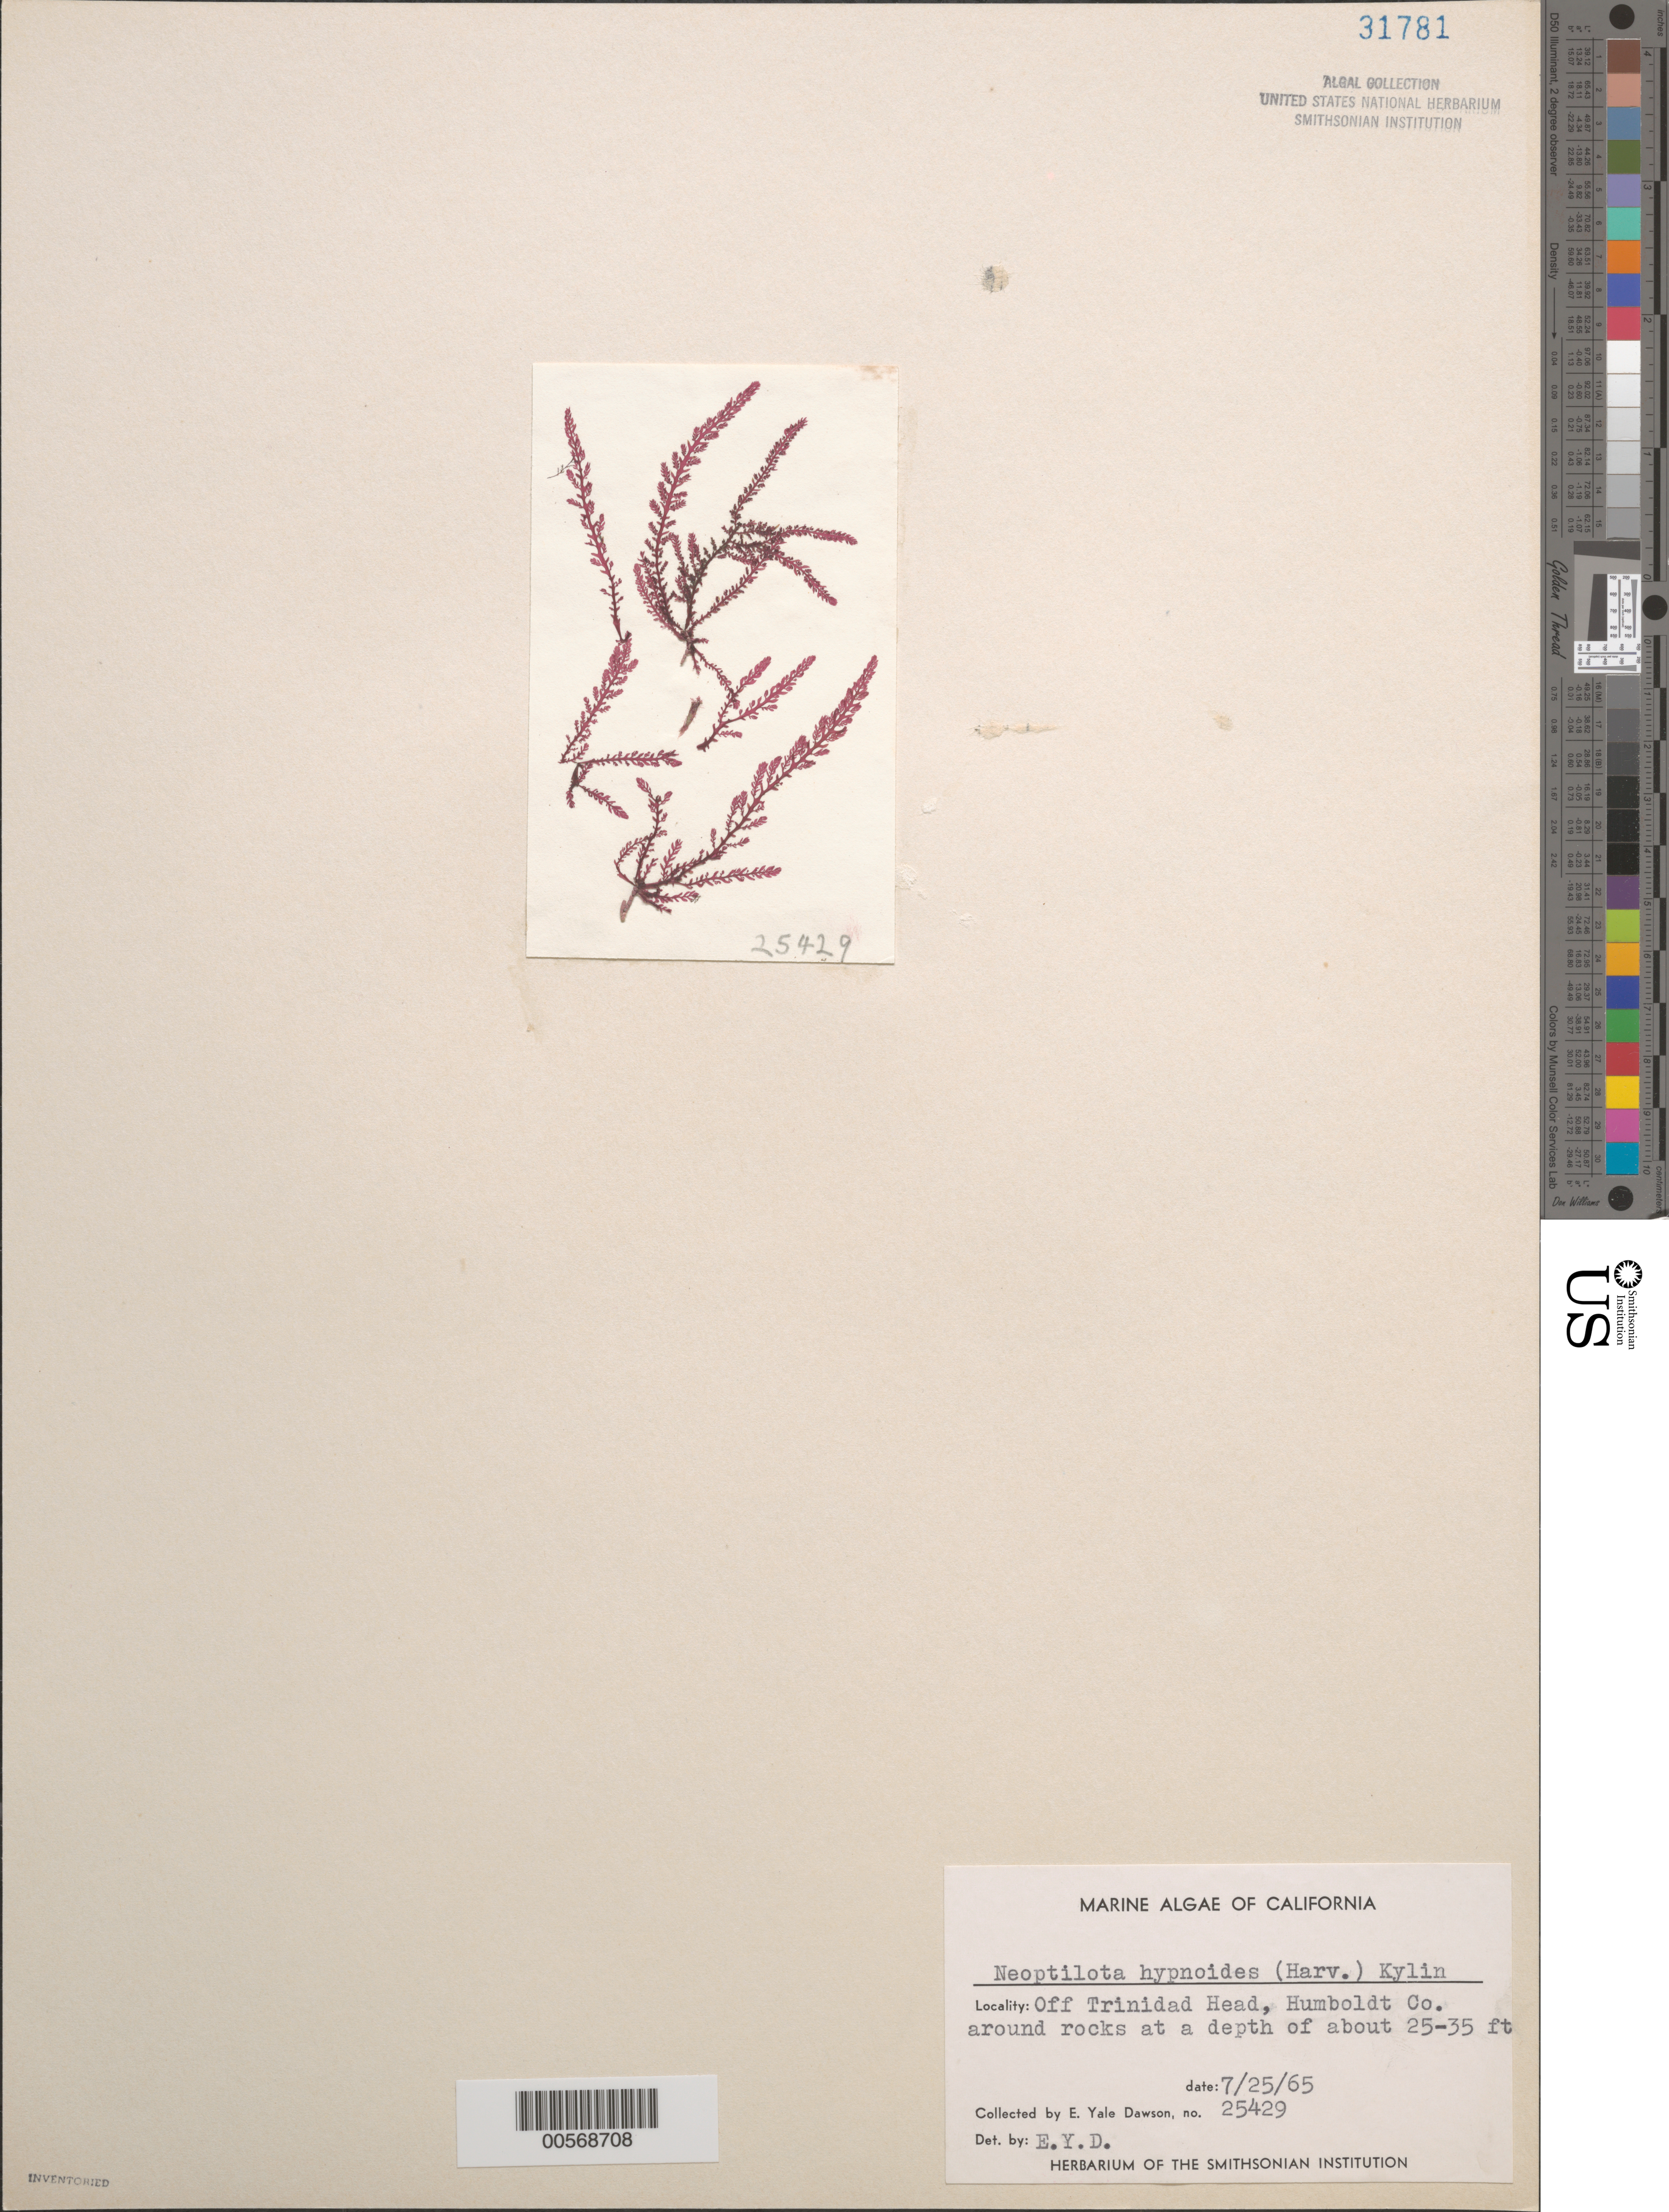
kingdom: Plantae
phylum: Rhodophyta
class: Florideophyceae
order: Ceramiales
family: Wrangeliaceae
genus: Ptilota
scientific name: Ptilota hypnoides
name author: Harv. in Hook. & Arn.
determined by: Algae name updating Project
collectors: E. Y. Dawson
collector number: EYD 25429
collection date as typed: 25 Jul 1965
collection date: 1965-07-25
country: United States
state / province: California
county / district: Humboldt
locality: Off Trinidad Head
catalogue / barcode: US 31781